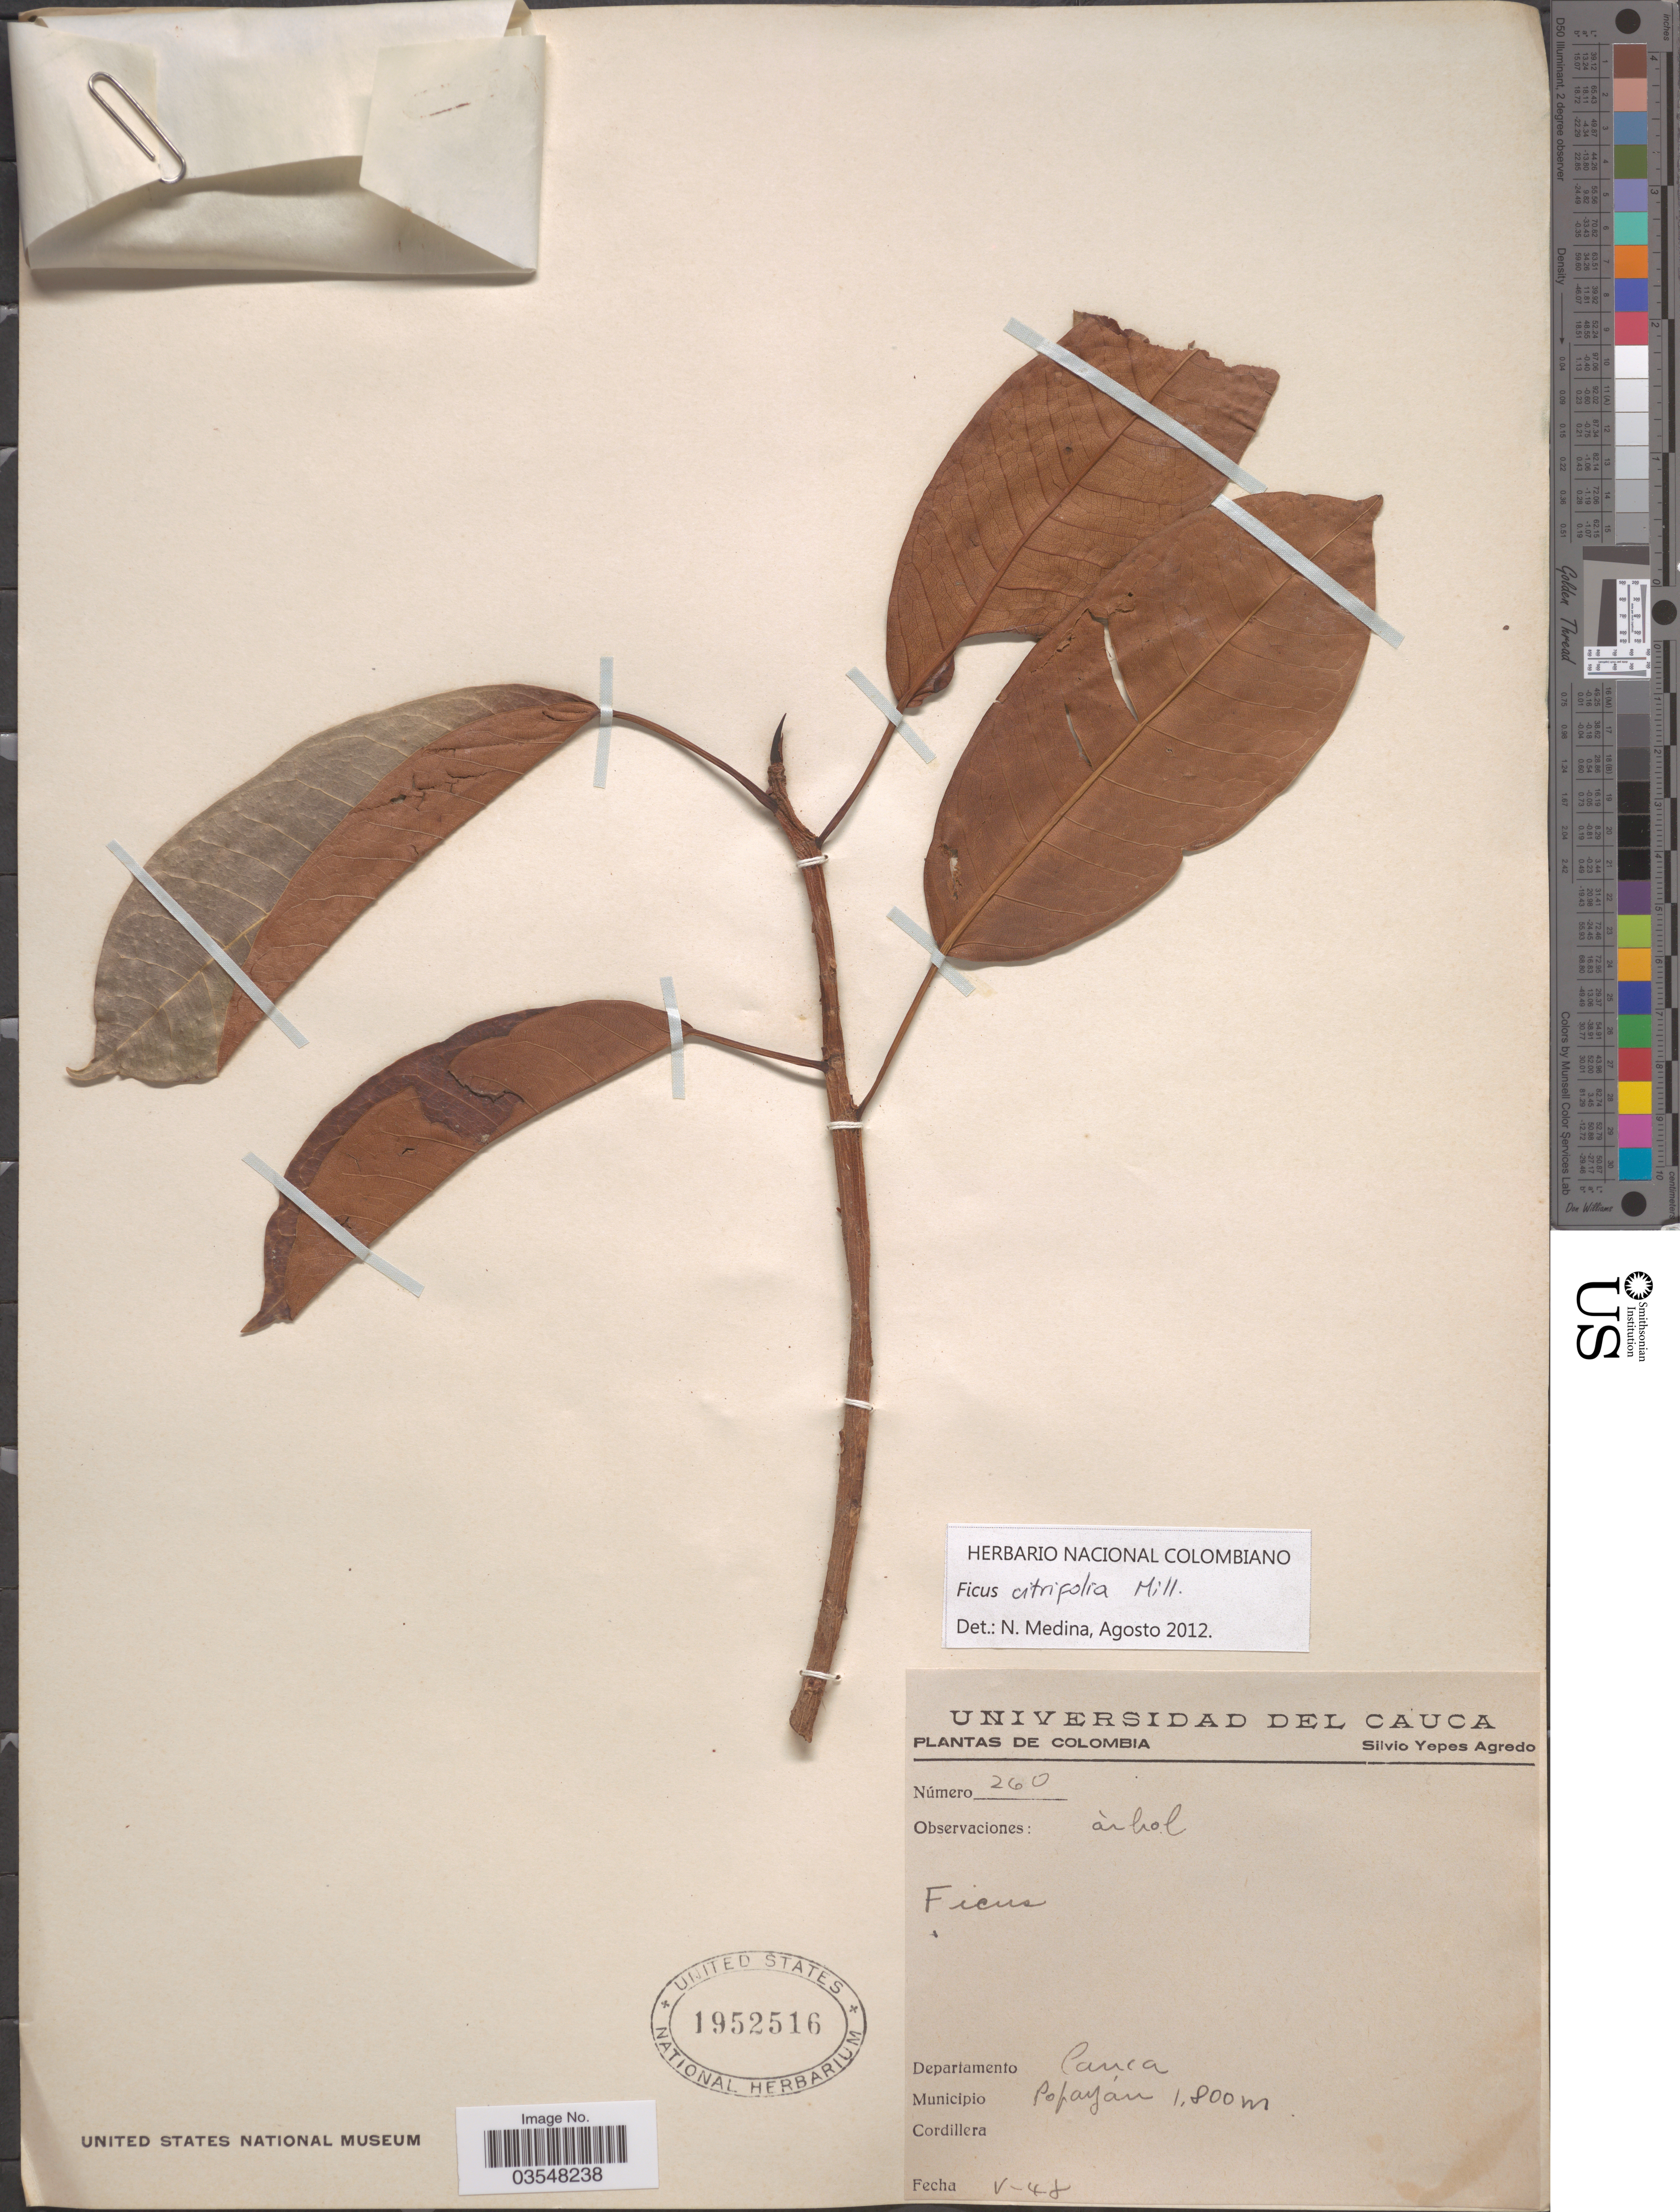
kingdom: Plantae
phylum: Tracheophyta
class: Magnoliopsida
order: Rosales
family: Moraceae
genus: Ficus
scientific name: Ficus citrifolia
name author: Mill.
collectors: S. Yepes-Agredo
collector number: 260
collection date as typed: Transcribed d/m/y: /5/48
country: Colombia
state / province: Cauca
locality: Departamento Cauca. Municipio Popayán.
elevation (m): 1800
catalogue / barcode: US 1952516